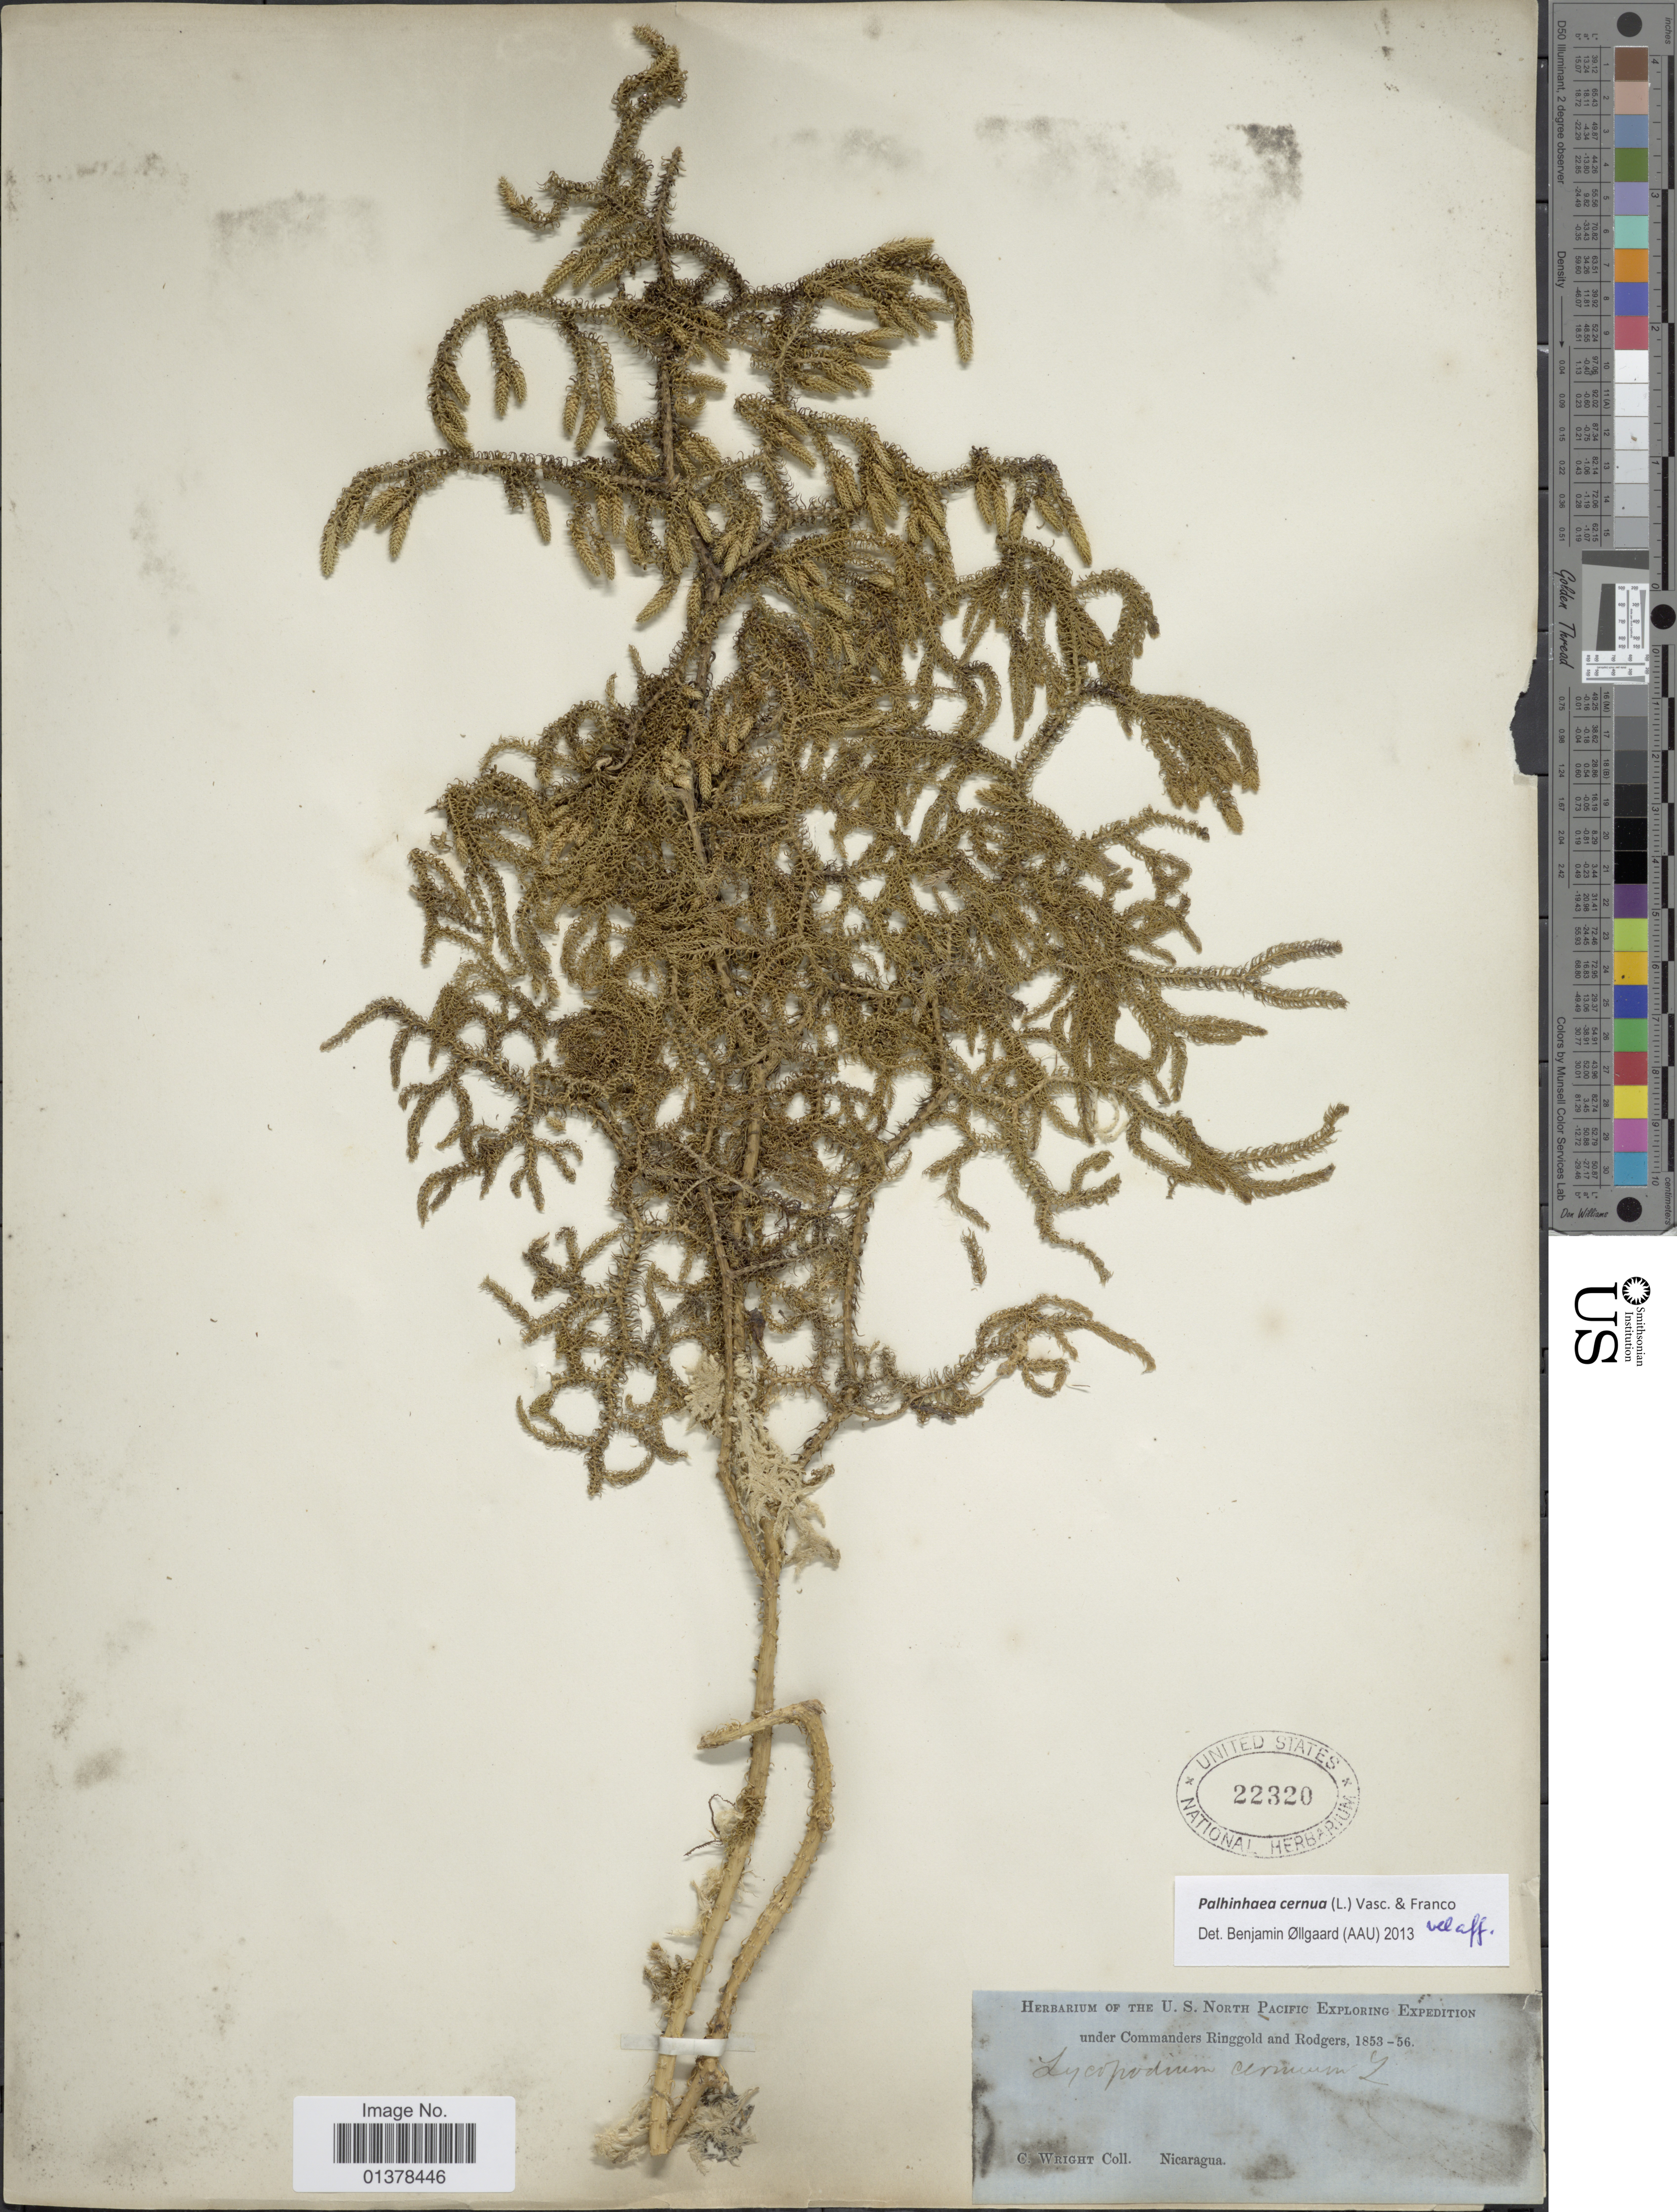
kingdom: Plantae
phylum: Tracheophyta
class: Lycopodiopsida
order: Lycopodiales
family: Lycopodiaceae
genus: Palhinhaea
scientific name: Palhinhaea cernua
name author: (L.) Vasc. & Franco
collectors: C. Wright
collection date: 1853/1856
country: Nicaragua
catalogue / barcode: US 22320